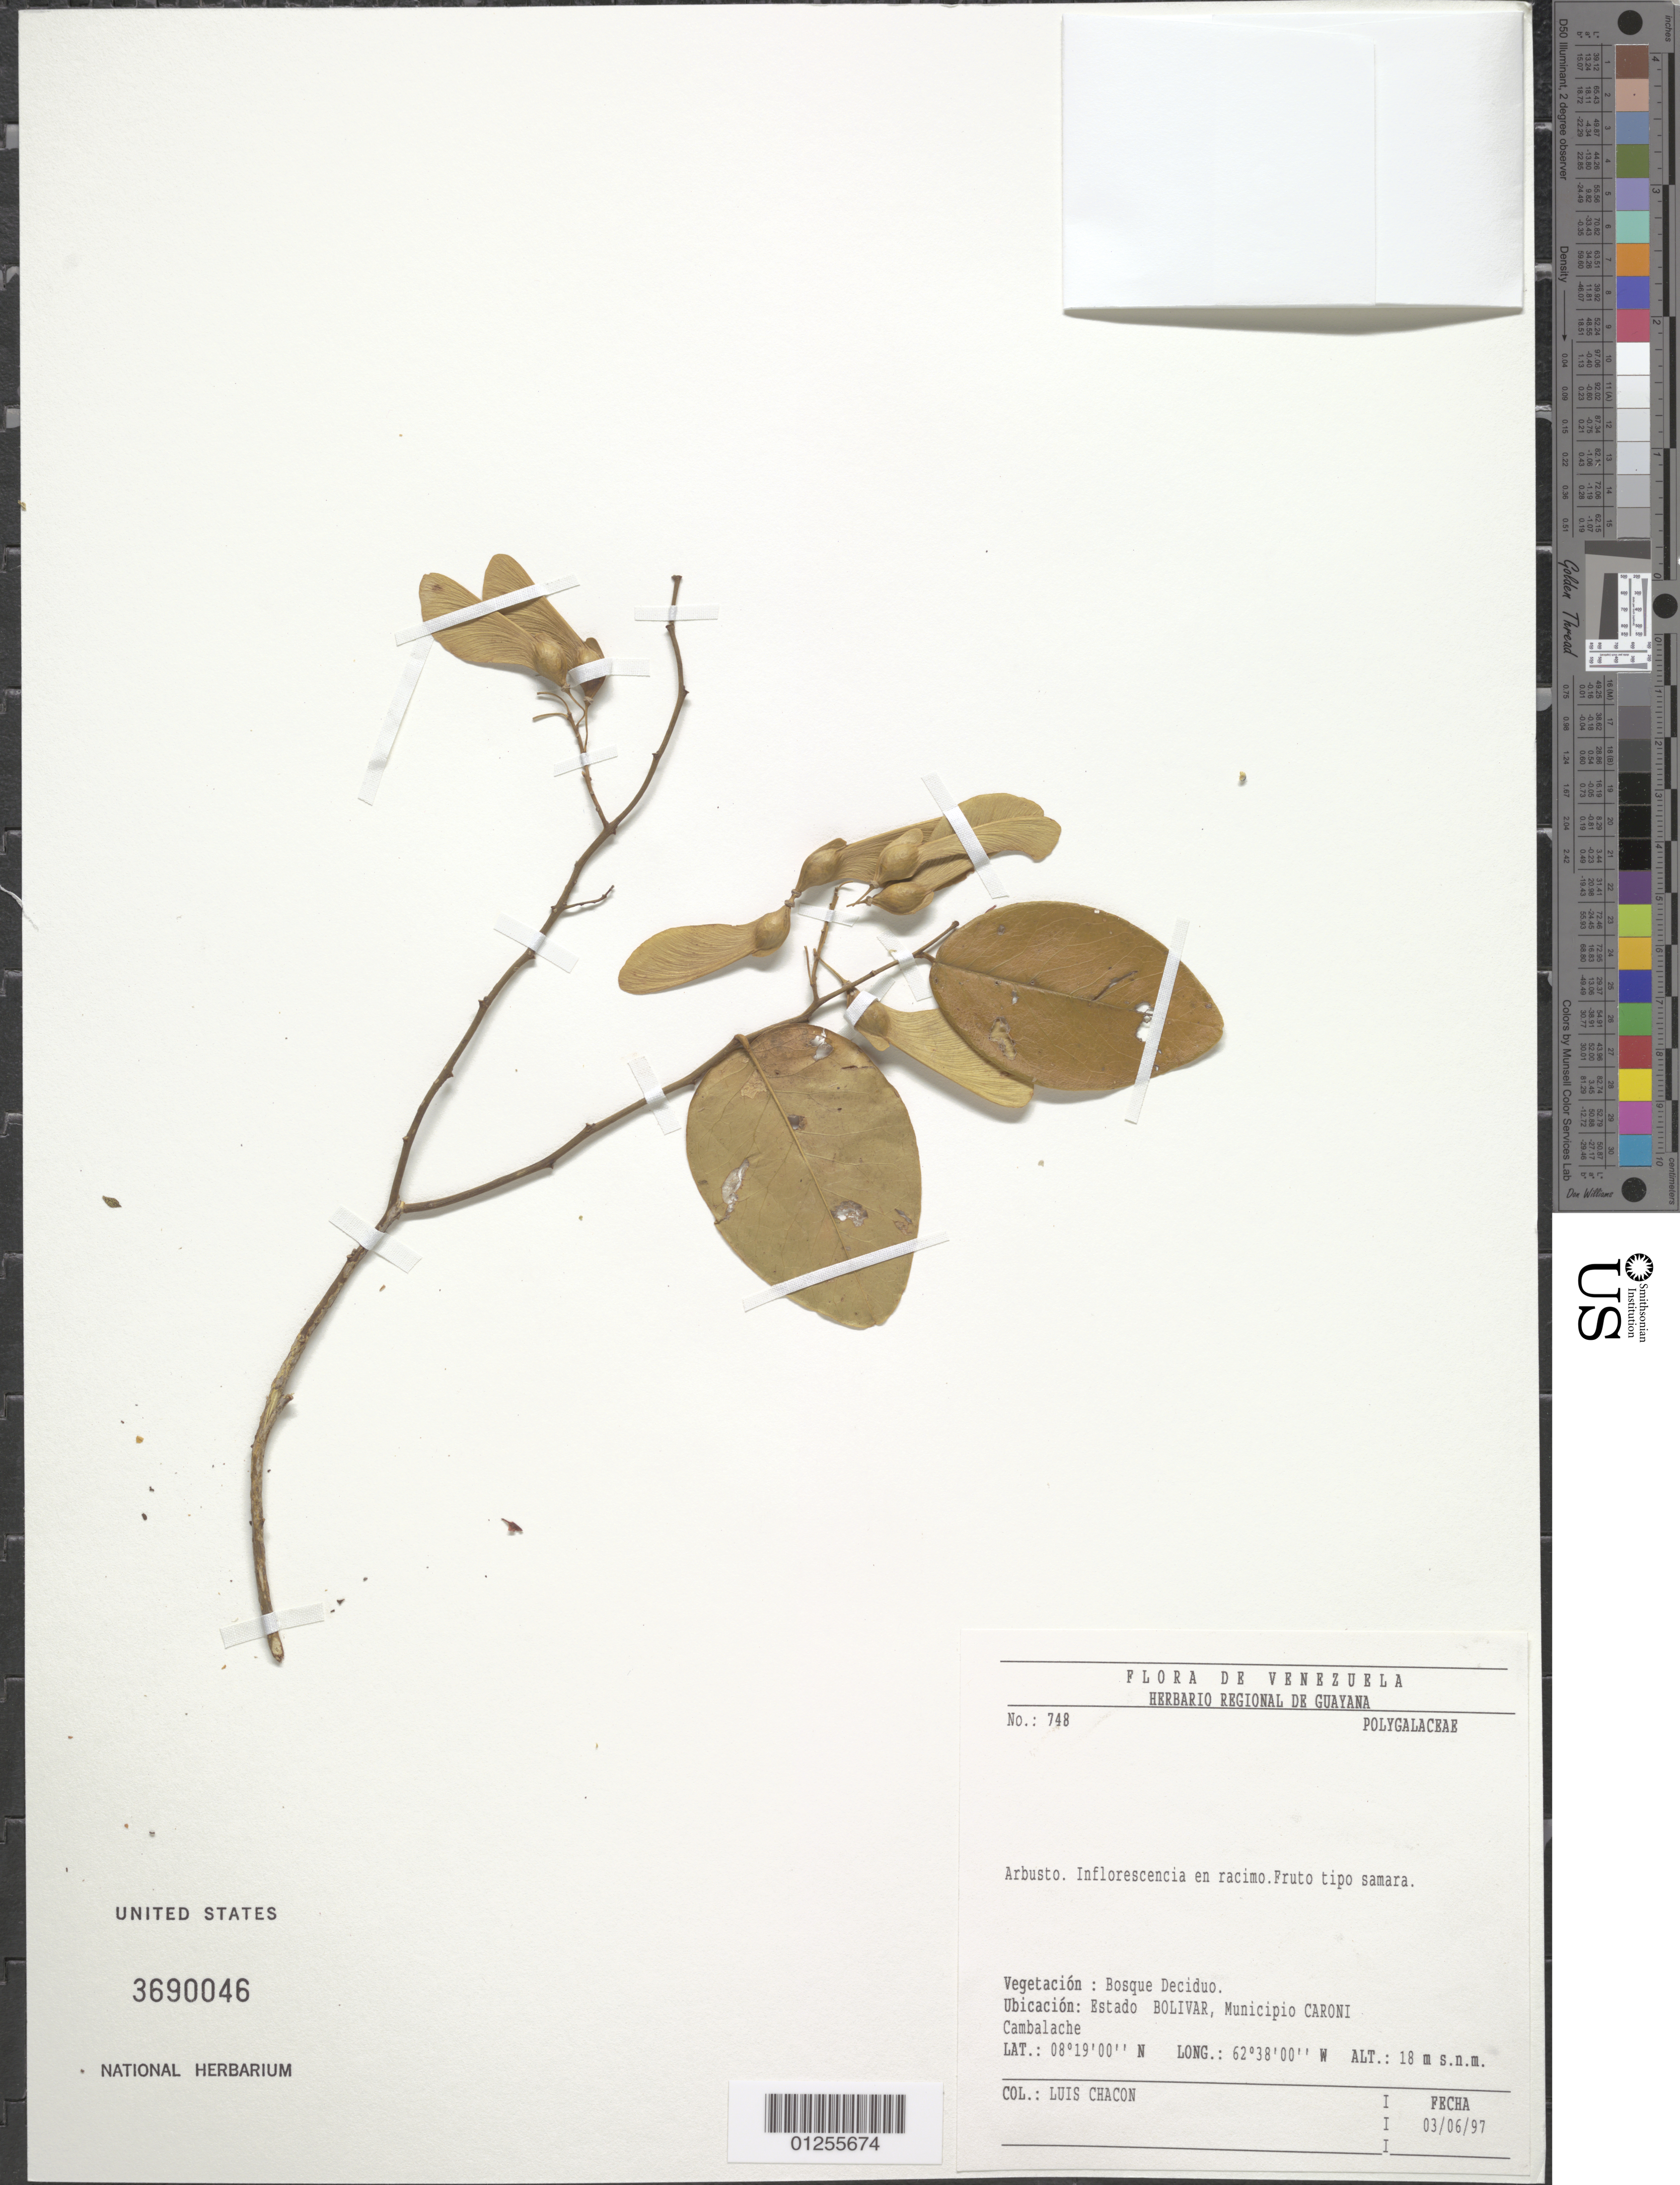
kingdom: Plantae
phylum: Tracheophyta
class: Magnoliopsida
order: Fabales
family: Polygalaceae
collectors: L. Chacon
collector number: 748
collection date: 1997-06-03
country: Venezuela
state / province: Bolívar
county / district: Caroní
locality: Cambalache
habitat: Bosque deciduo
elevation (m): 18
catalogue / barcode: US 3690046